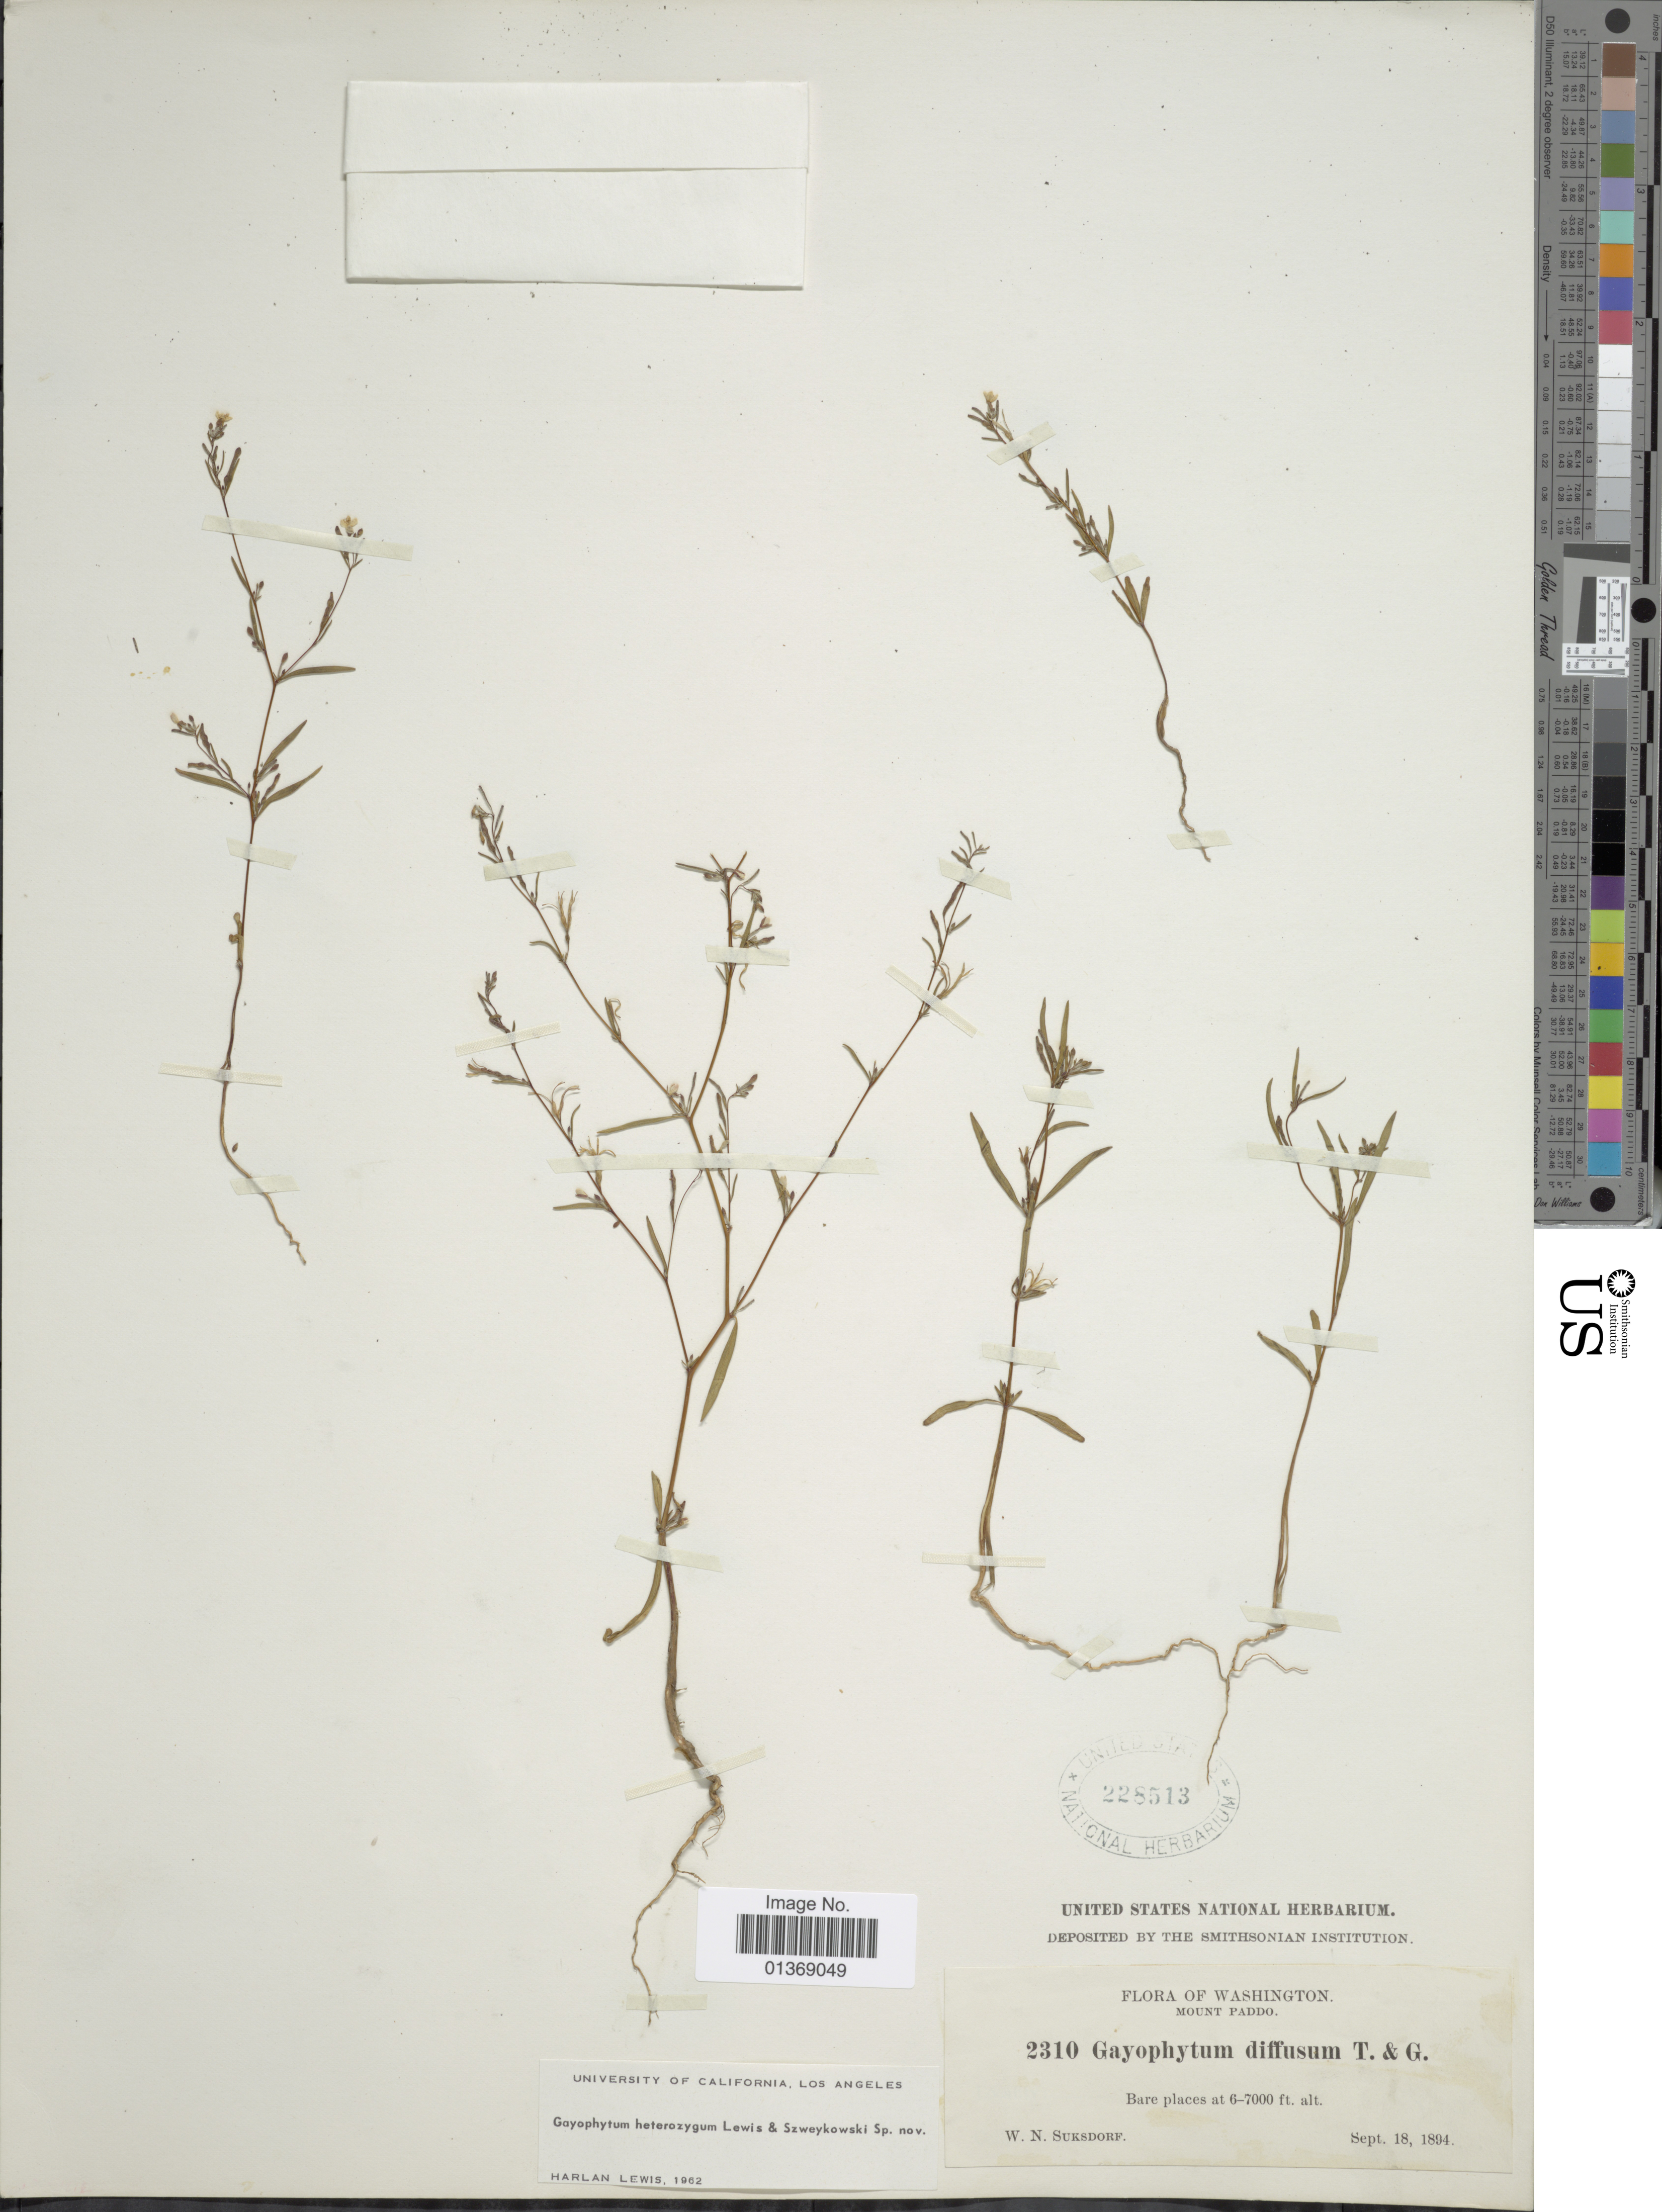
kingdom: Plantae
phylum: Tracheophyta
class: Magnoliopsida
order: Myrtales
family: Onagraceae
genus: Gayophytum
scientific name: Gayophytum heterozygum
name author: F. H. Lewis & Szweyk.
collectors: W. N. Suksdorf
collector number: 2310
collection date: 1894-09-18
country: United States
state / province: Washington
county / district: Skamania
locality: Mount Paddo., Bare places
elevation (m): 1829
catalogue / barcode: US 228513